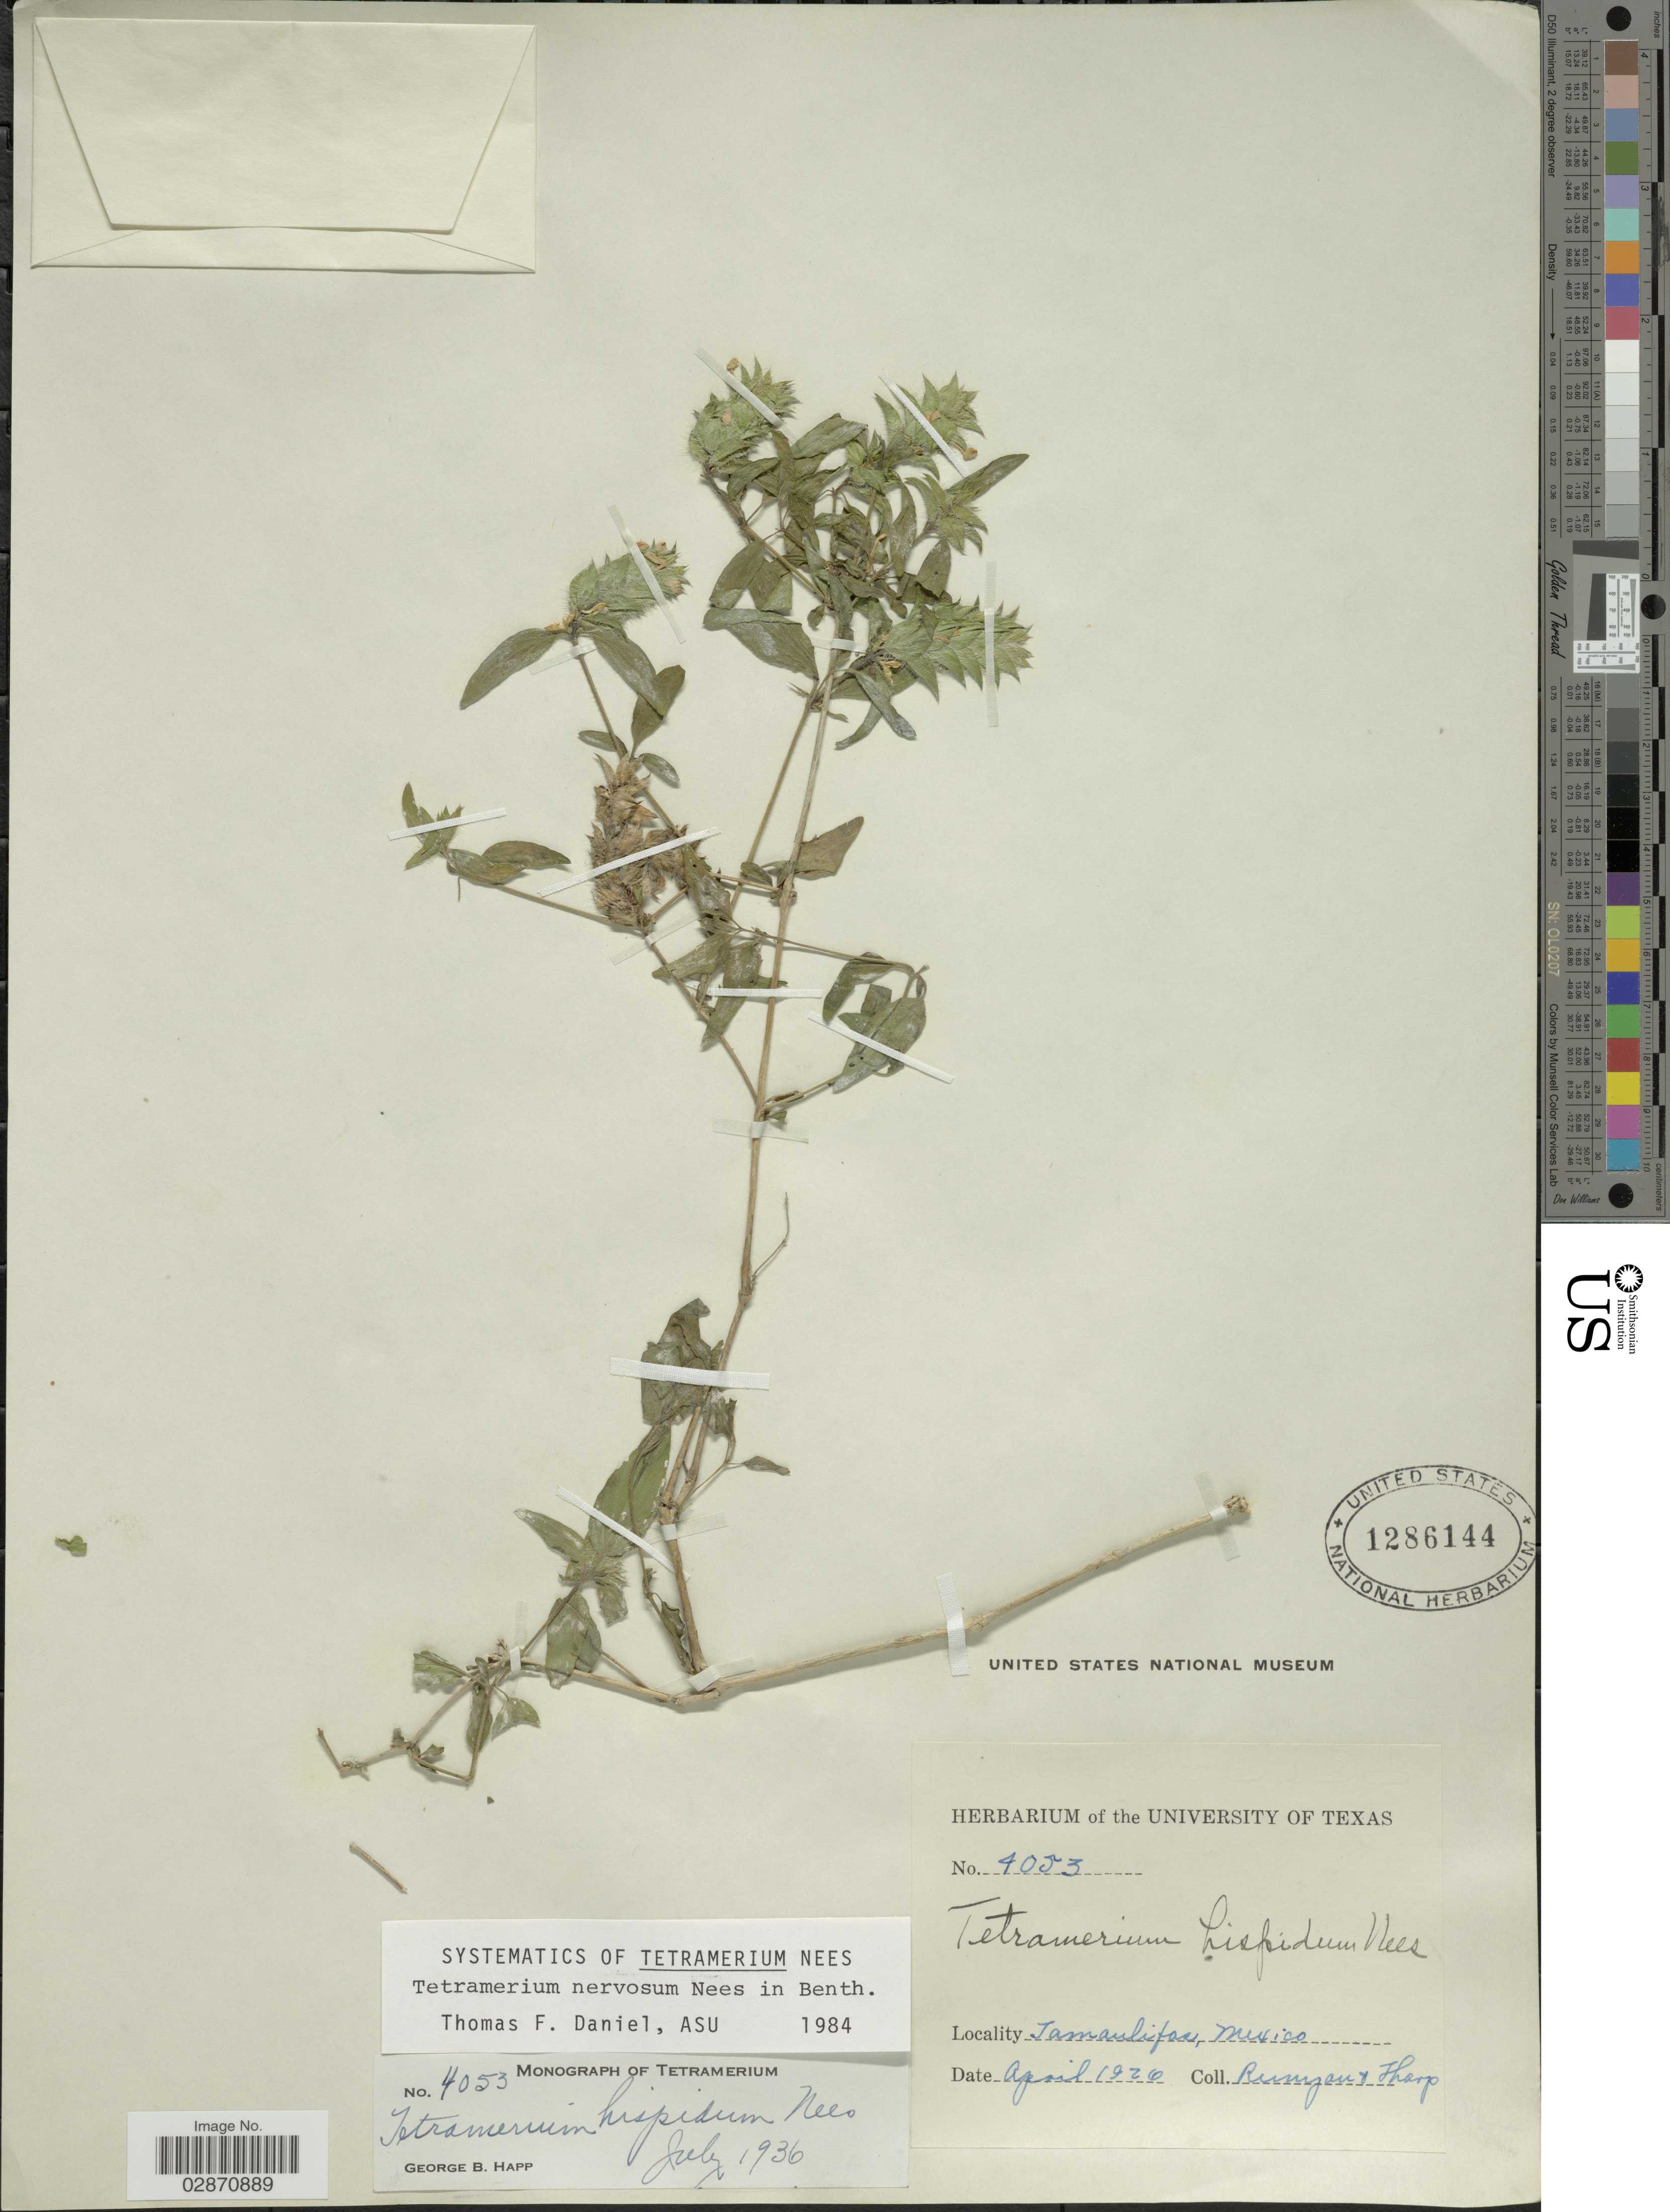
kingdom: Plantae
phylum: Tracheophyta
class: Magnoliopsida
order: Lamiales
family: Acanthaceae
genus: Tetramerium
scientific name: Tetramerium nervosum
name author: Nees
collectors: -. Runyon & Tharp, --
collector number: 4053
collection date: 1926-04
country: Mexico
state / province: Tamaulipas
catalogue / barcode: US 1286144